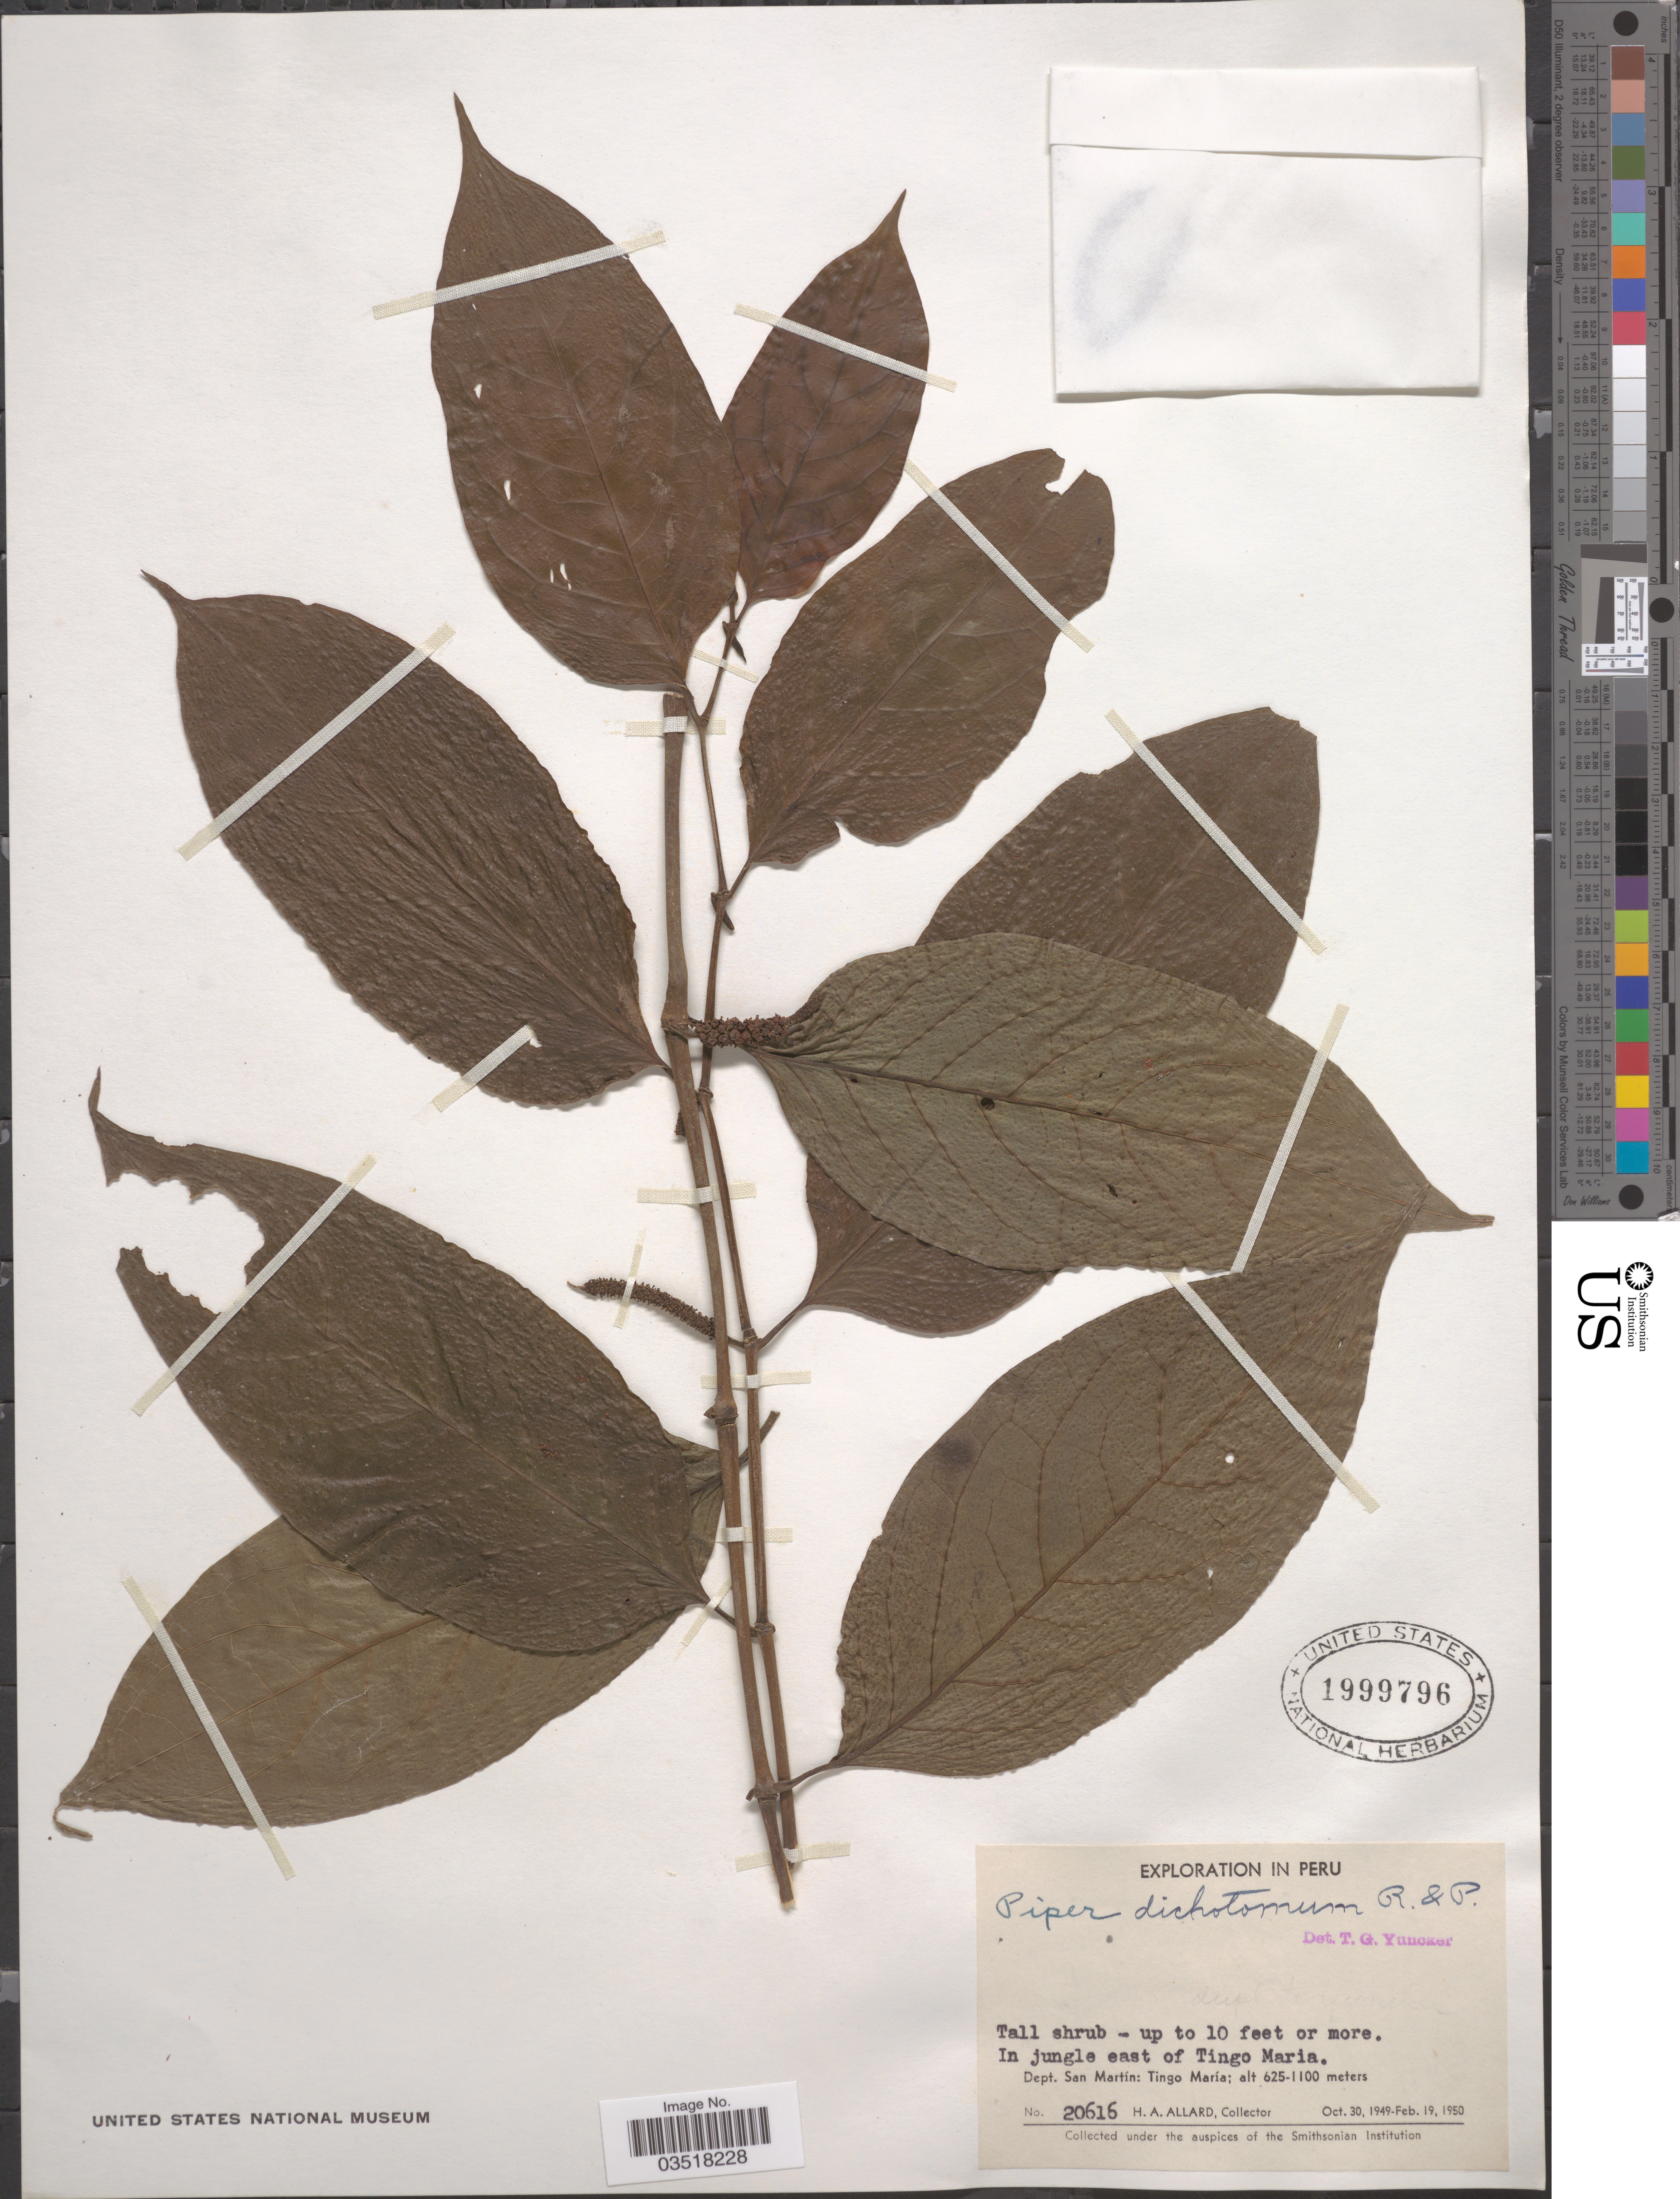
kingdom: Plantae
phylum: Tracheophyta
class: Magnoliopsida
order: Piperales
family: Piperaceae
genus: Piper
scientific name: Piper dichotomum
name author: Ruiz & Pav.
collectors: H. A. Allard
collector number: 20616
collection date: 1949-10-30/1950-02-19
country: Peru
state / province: San Martín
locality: In jungle east of Tingo María. Dept. San Martín: Tingo María.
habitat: in jungle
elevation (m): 625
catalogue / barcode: US 1999796